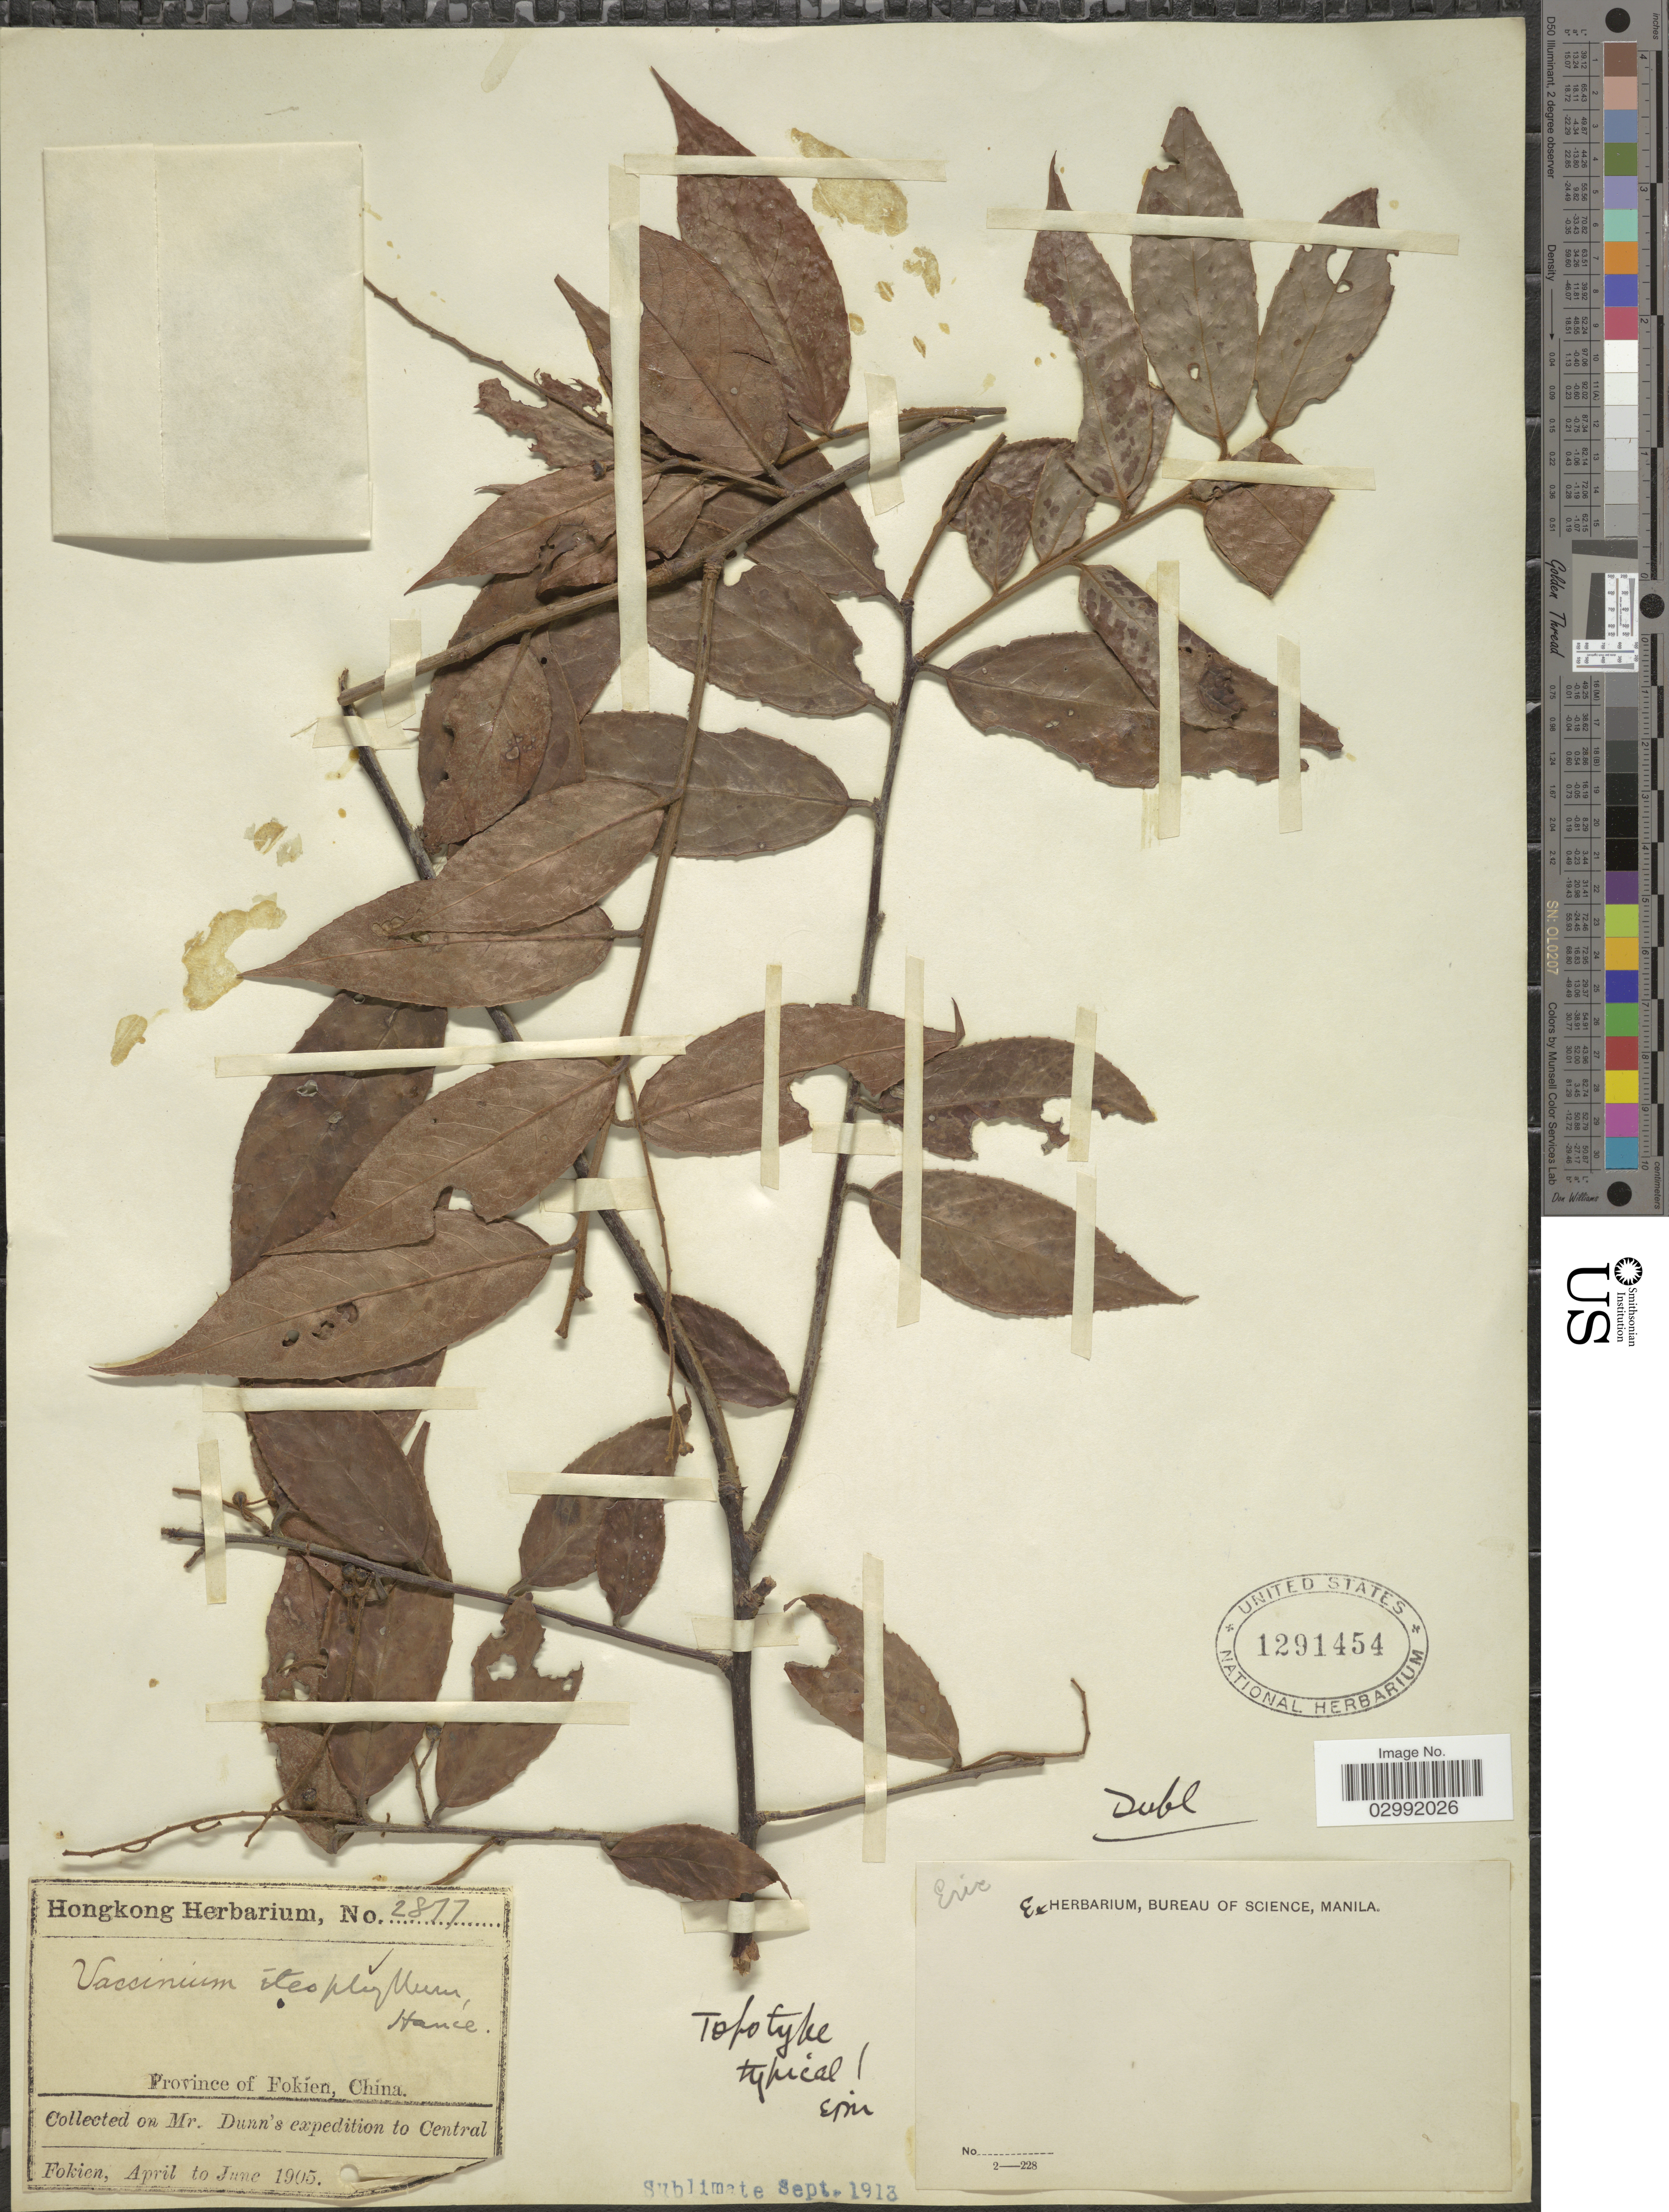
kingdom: Plantae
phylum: Tracheophyta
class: Magnoliopsida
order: Ericales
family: Ericaceae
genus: Vaccinium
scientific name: Vaccinium iteophyllum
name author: Hance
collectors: Dunn, --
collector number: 2877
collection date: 1905-04/1905-06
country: China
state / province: Fujian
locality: Province of Fokien, Central Fokien.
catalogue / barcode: US 1291454